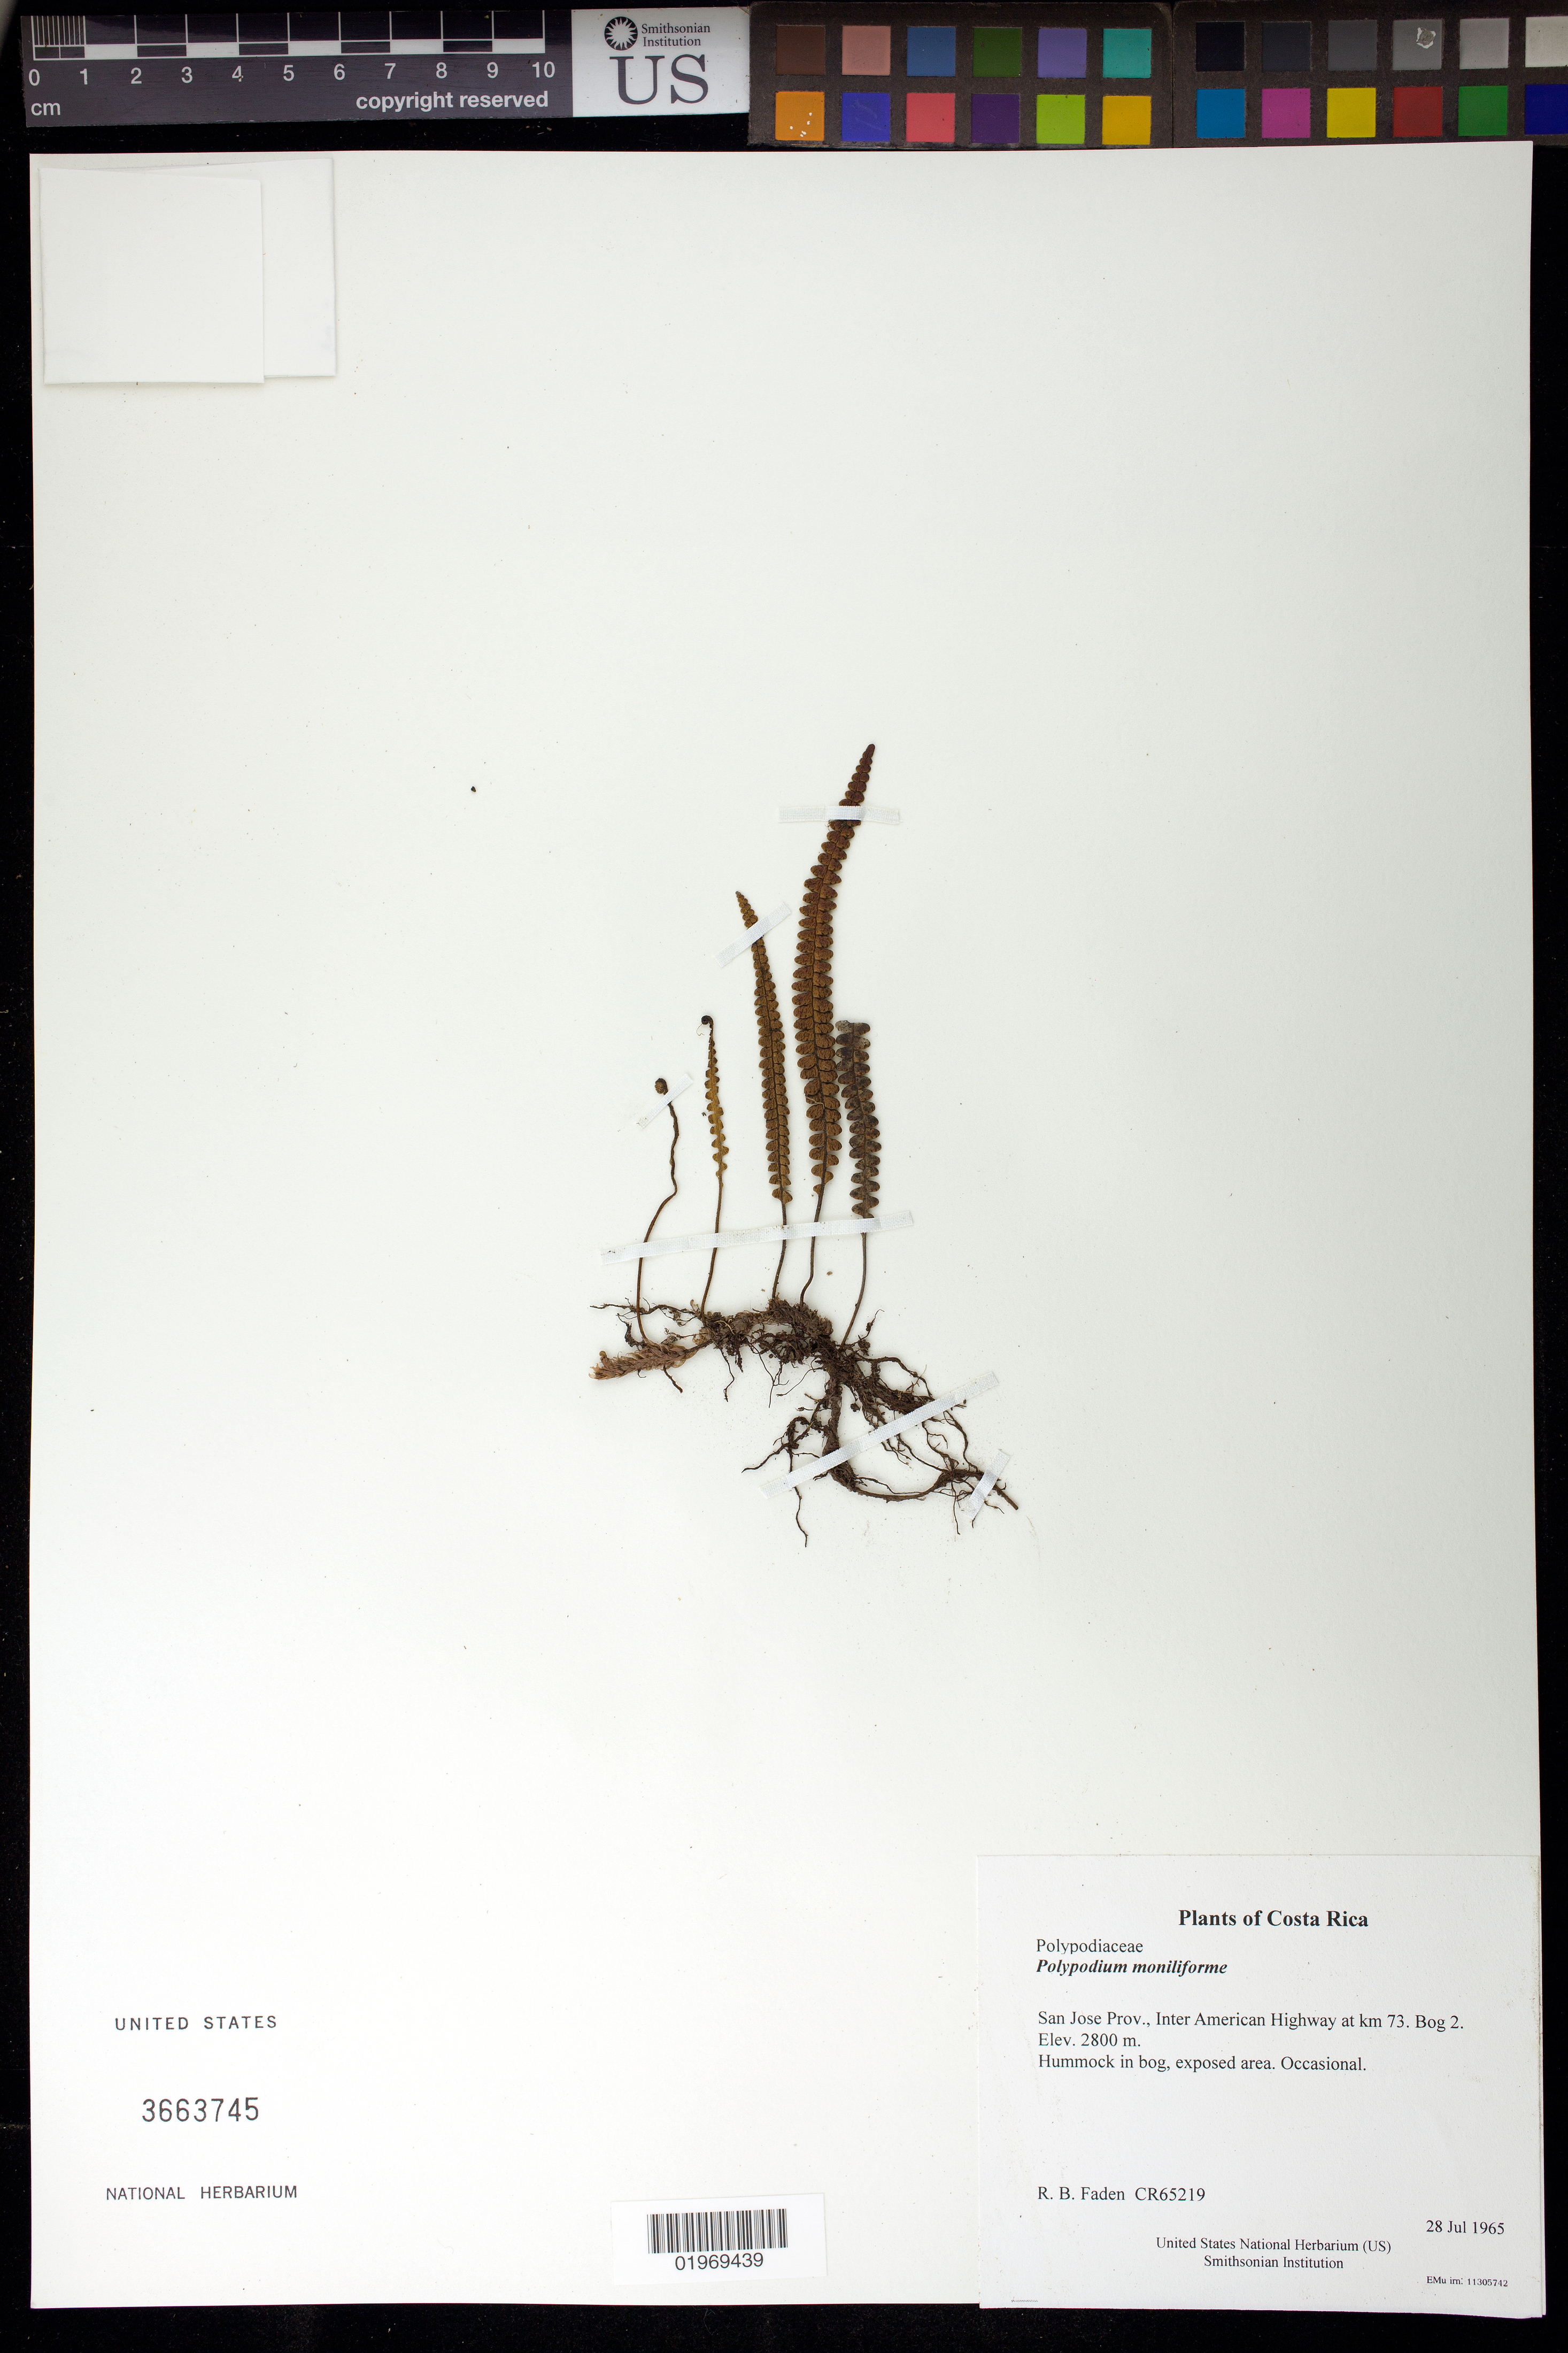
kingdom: Plantae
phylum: Tracheophyta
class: Polypodiopsida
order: Polypodiales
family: Polypodiaceae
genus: Melpomene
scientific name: Melpomene moniliformis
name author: (Lag. ex Sw.) A.R. Sm. & R.C. Moran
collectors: R. B. Faden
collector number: CR65219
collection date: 1965-07-28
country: Costa Rica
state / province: San Jose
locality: Inter American Highway at km 73. Bog 2.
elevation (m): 2800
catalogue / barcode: US 3663745